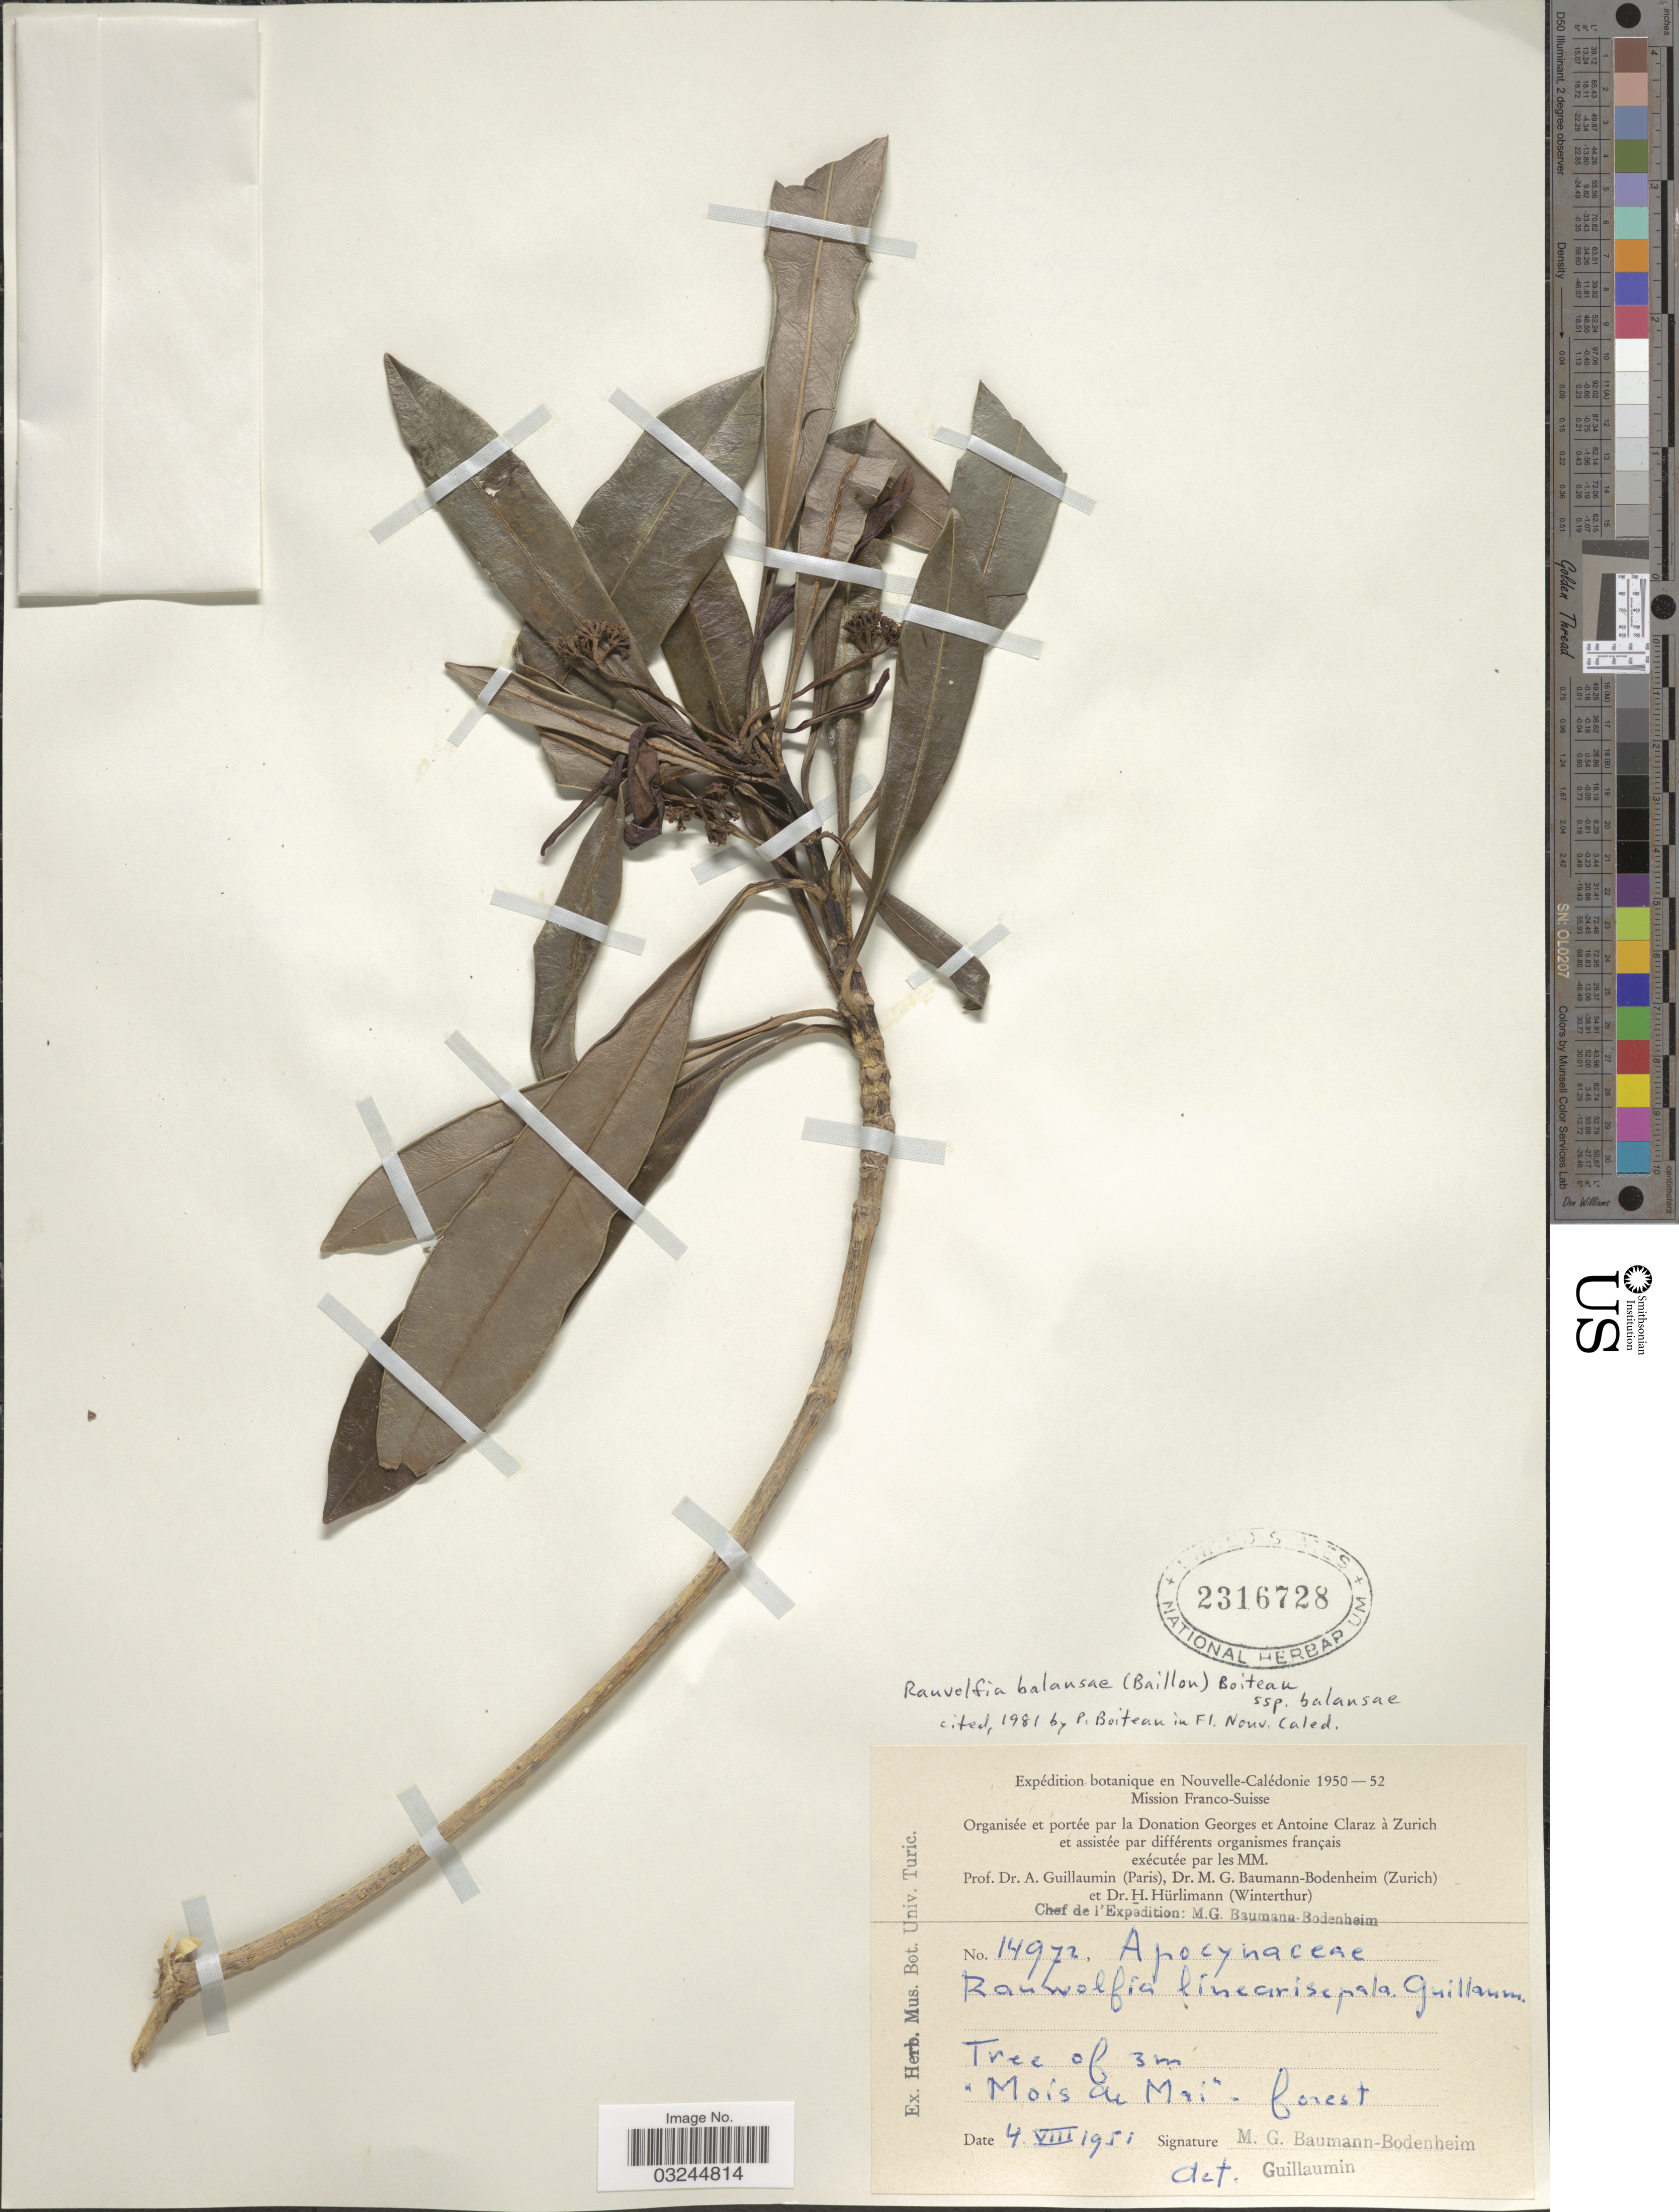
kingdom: Plantae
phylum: Tracheophyta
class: Magnoliopsida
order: Gentianales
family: Apocynaceae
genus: Rauvolfia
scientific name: Rauvolfia balansae subsp. balansae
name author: (Baill.) Boiteau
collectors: M. G. Baumann-Bodenheim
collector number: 14972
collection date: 1951-08-04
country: New Caledonia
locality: Nouvelle-Calédonie. "Mois de Mai"- forest.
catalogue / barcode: US 2316728